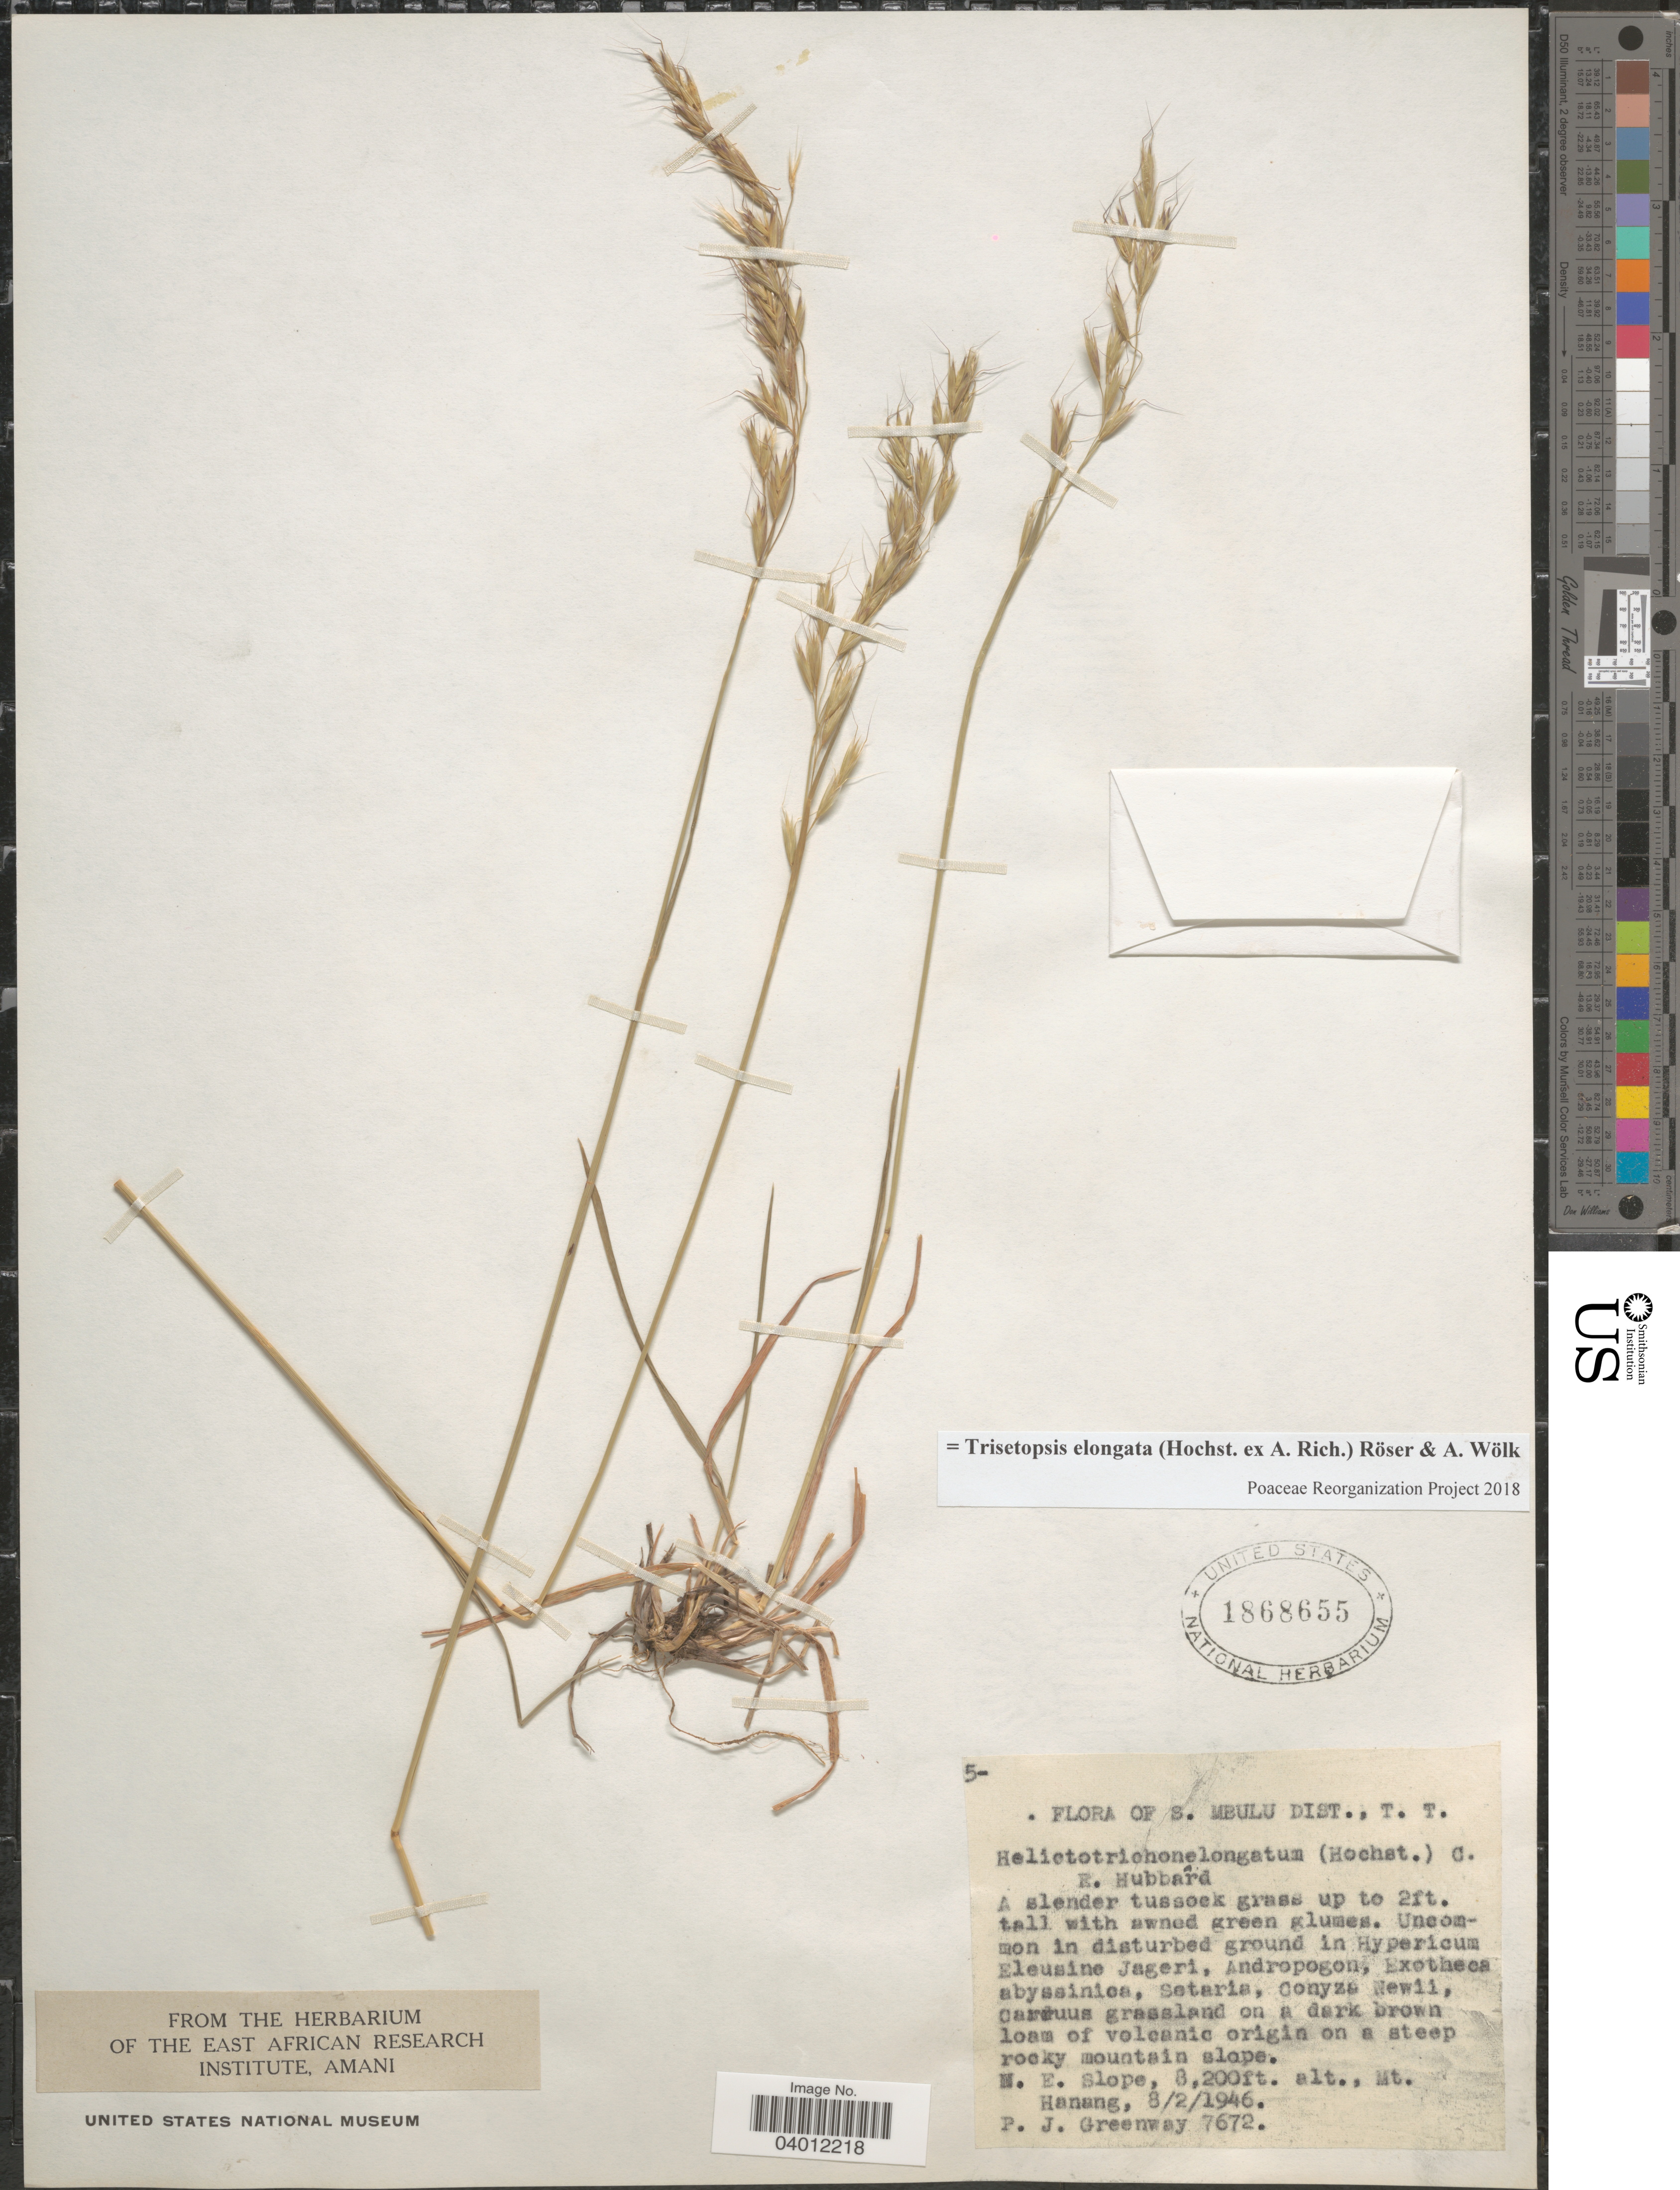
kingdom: Plantae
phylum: Tracheophyta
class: Liliopsida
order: Poales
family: Poaceae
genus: Trisetopsis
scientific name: Trisetopsis elongata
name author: (Hochst. ex A. Rich.) Röser & Wölk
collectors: P. J. Greenway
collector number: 7672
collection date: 1946-02-08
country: Tanzania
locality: S. Mbulu Dist., T.T. N.E. Slopes, Mt. Hanang.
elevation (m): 2499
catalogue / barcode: US 1868655